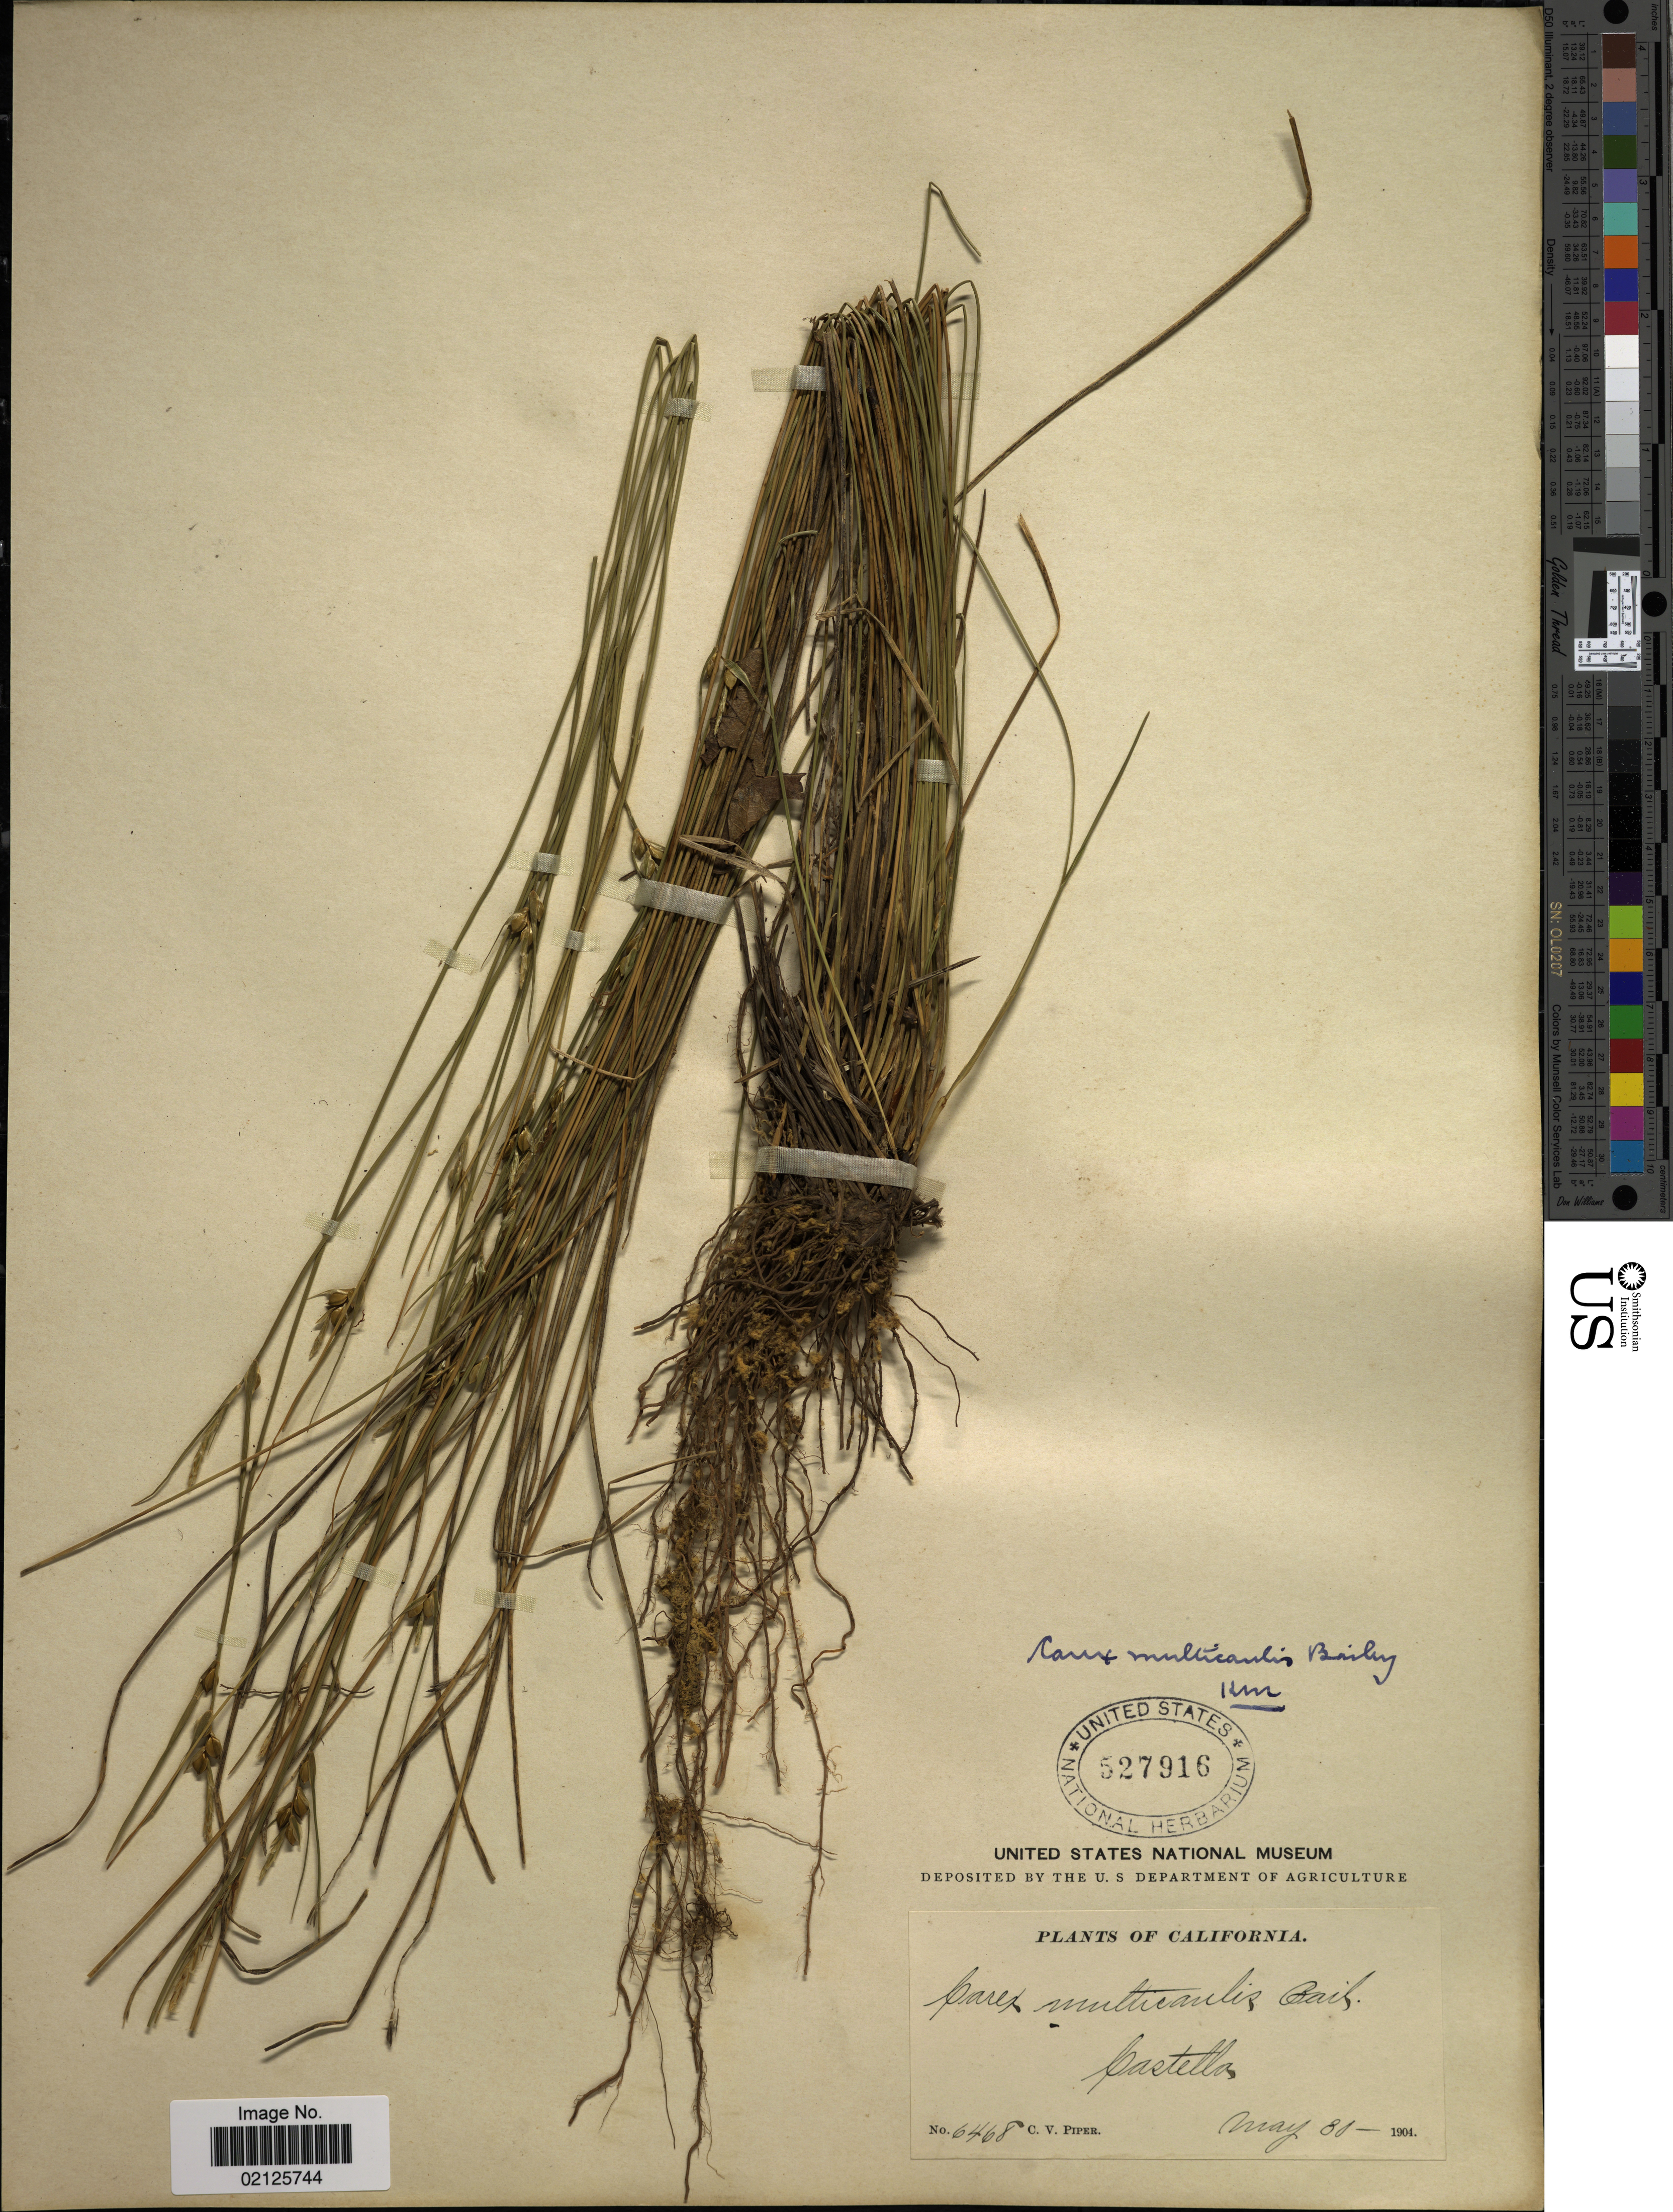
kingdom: Plantae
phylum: Tracheophyta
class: Liliopsida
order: Poales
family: Cyperaceae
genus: Carex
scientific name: Carex multicaulis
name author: L.H. Bailey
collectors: C. V. Piper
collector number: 6468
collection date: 1904-05-31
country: United States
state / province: California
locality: Castella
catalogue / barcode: US 527916